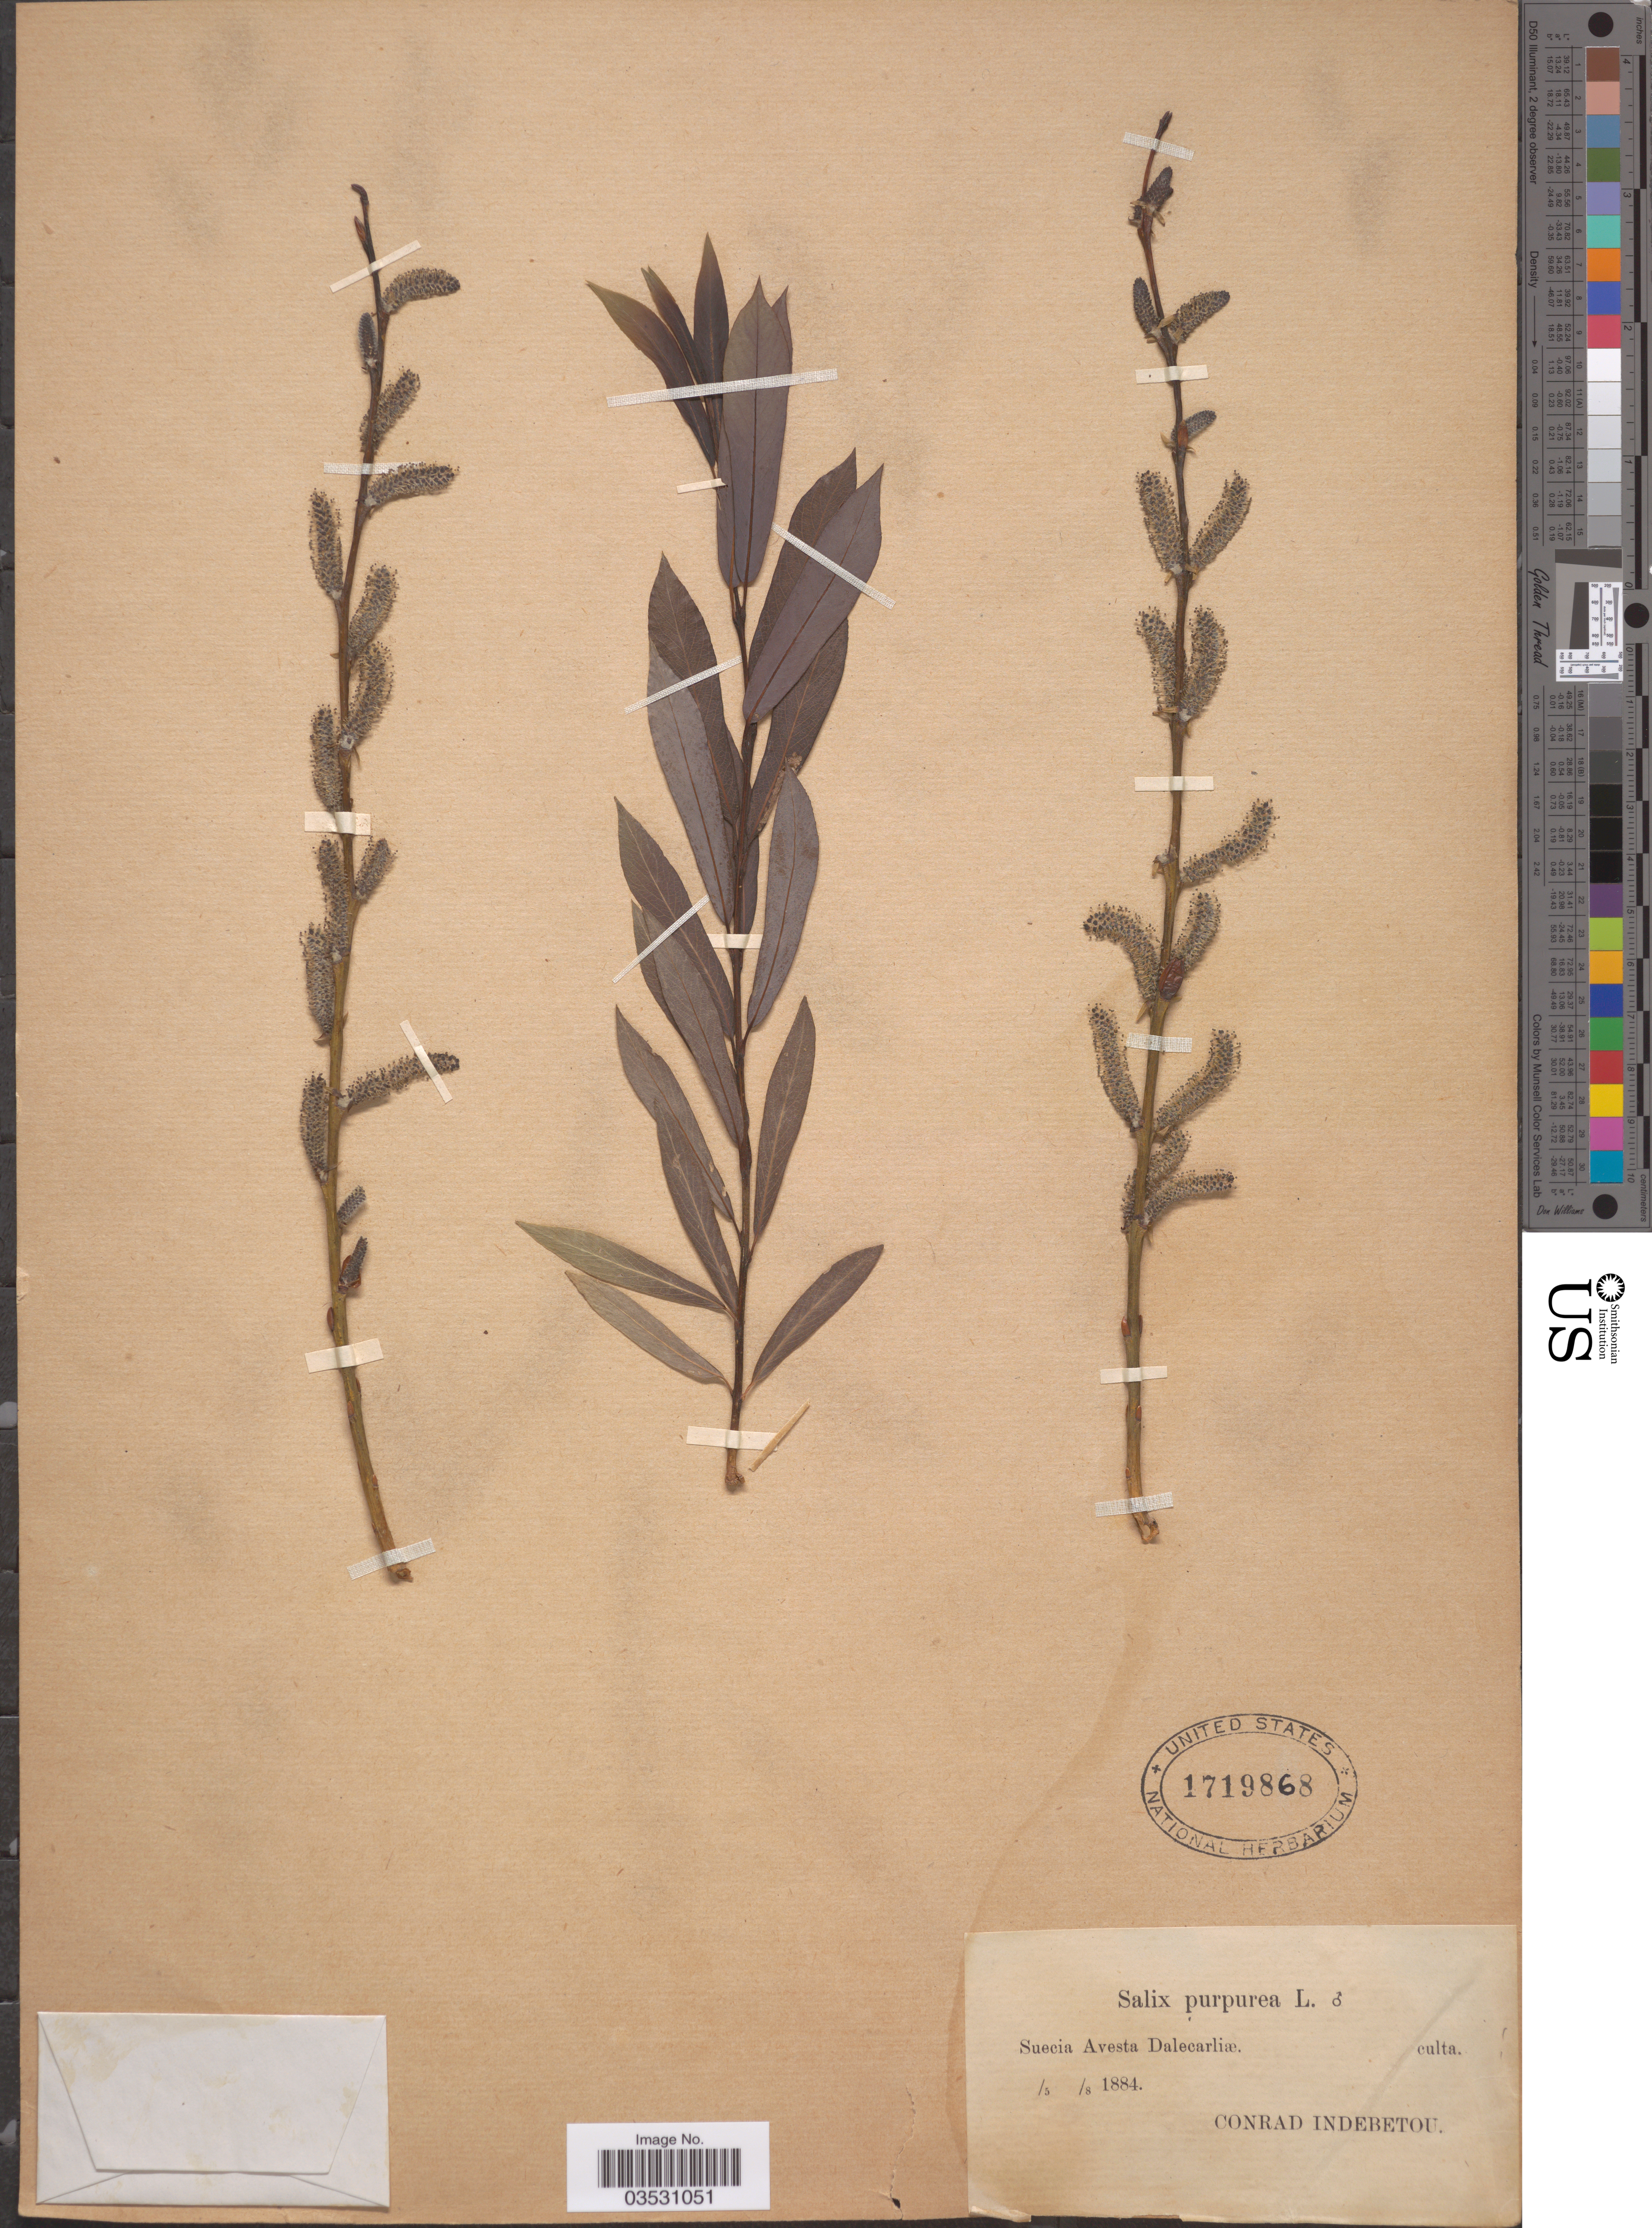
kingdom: Plantae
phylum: Tracheophyta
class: Magnoliopsida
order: Malpighiales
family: Salicaceae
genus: Salix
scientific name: Salix purpurea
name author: L.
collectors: C. Indebetou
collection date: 1884-05/1884-08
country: Sweden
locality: Suecia Avesta Dalecarliæ.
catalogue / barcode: US 1719868